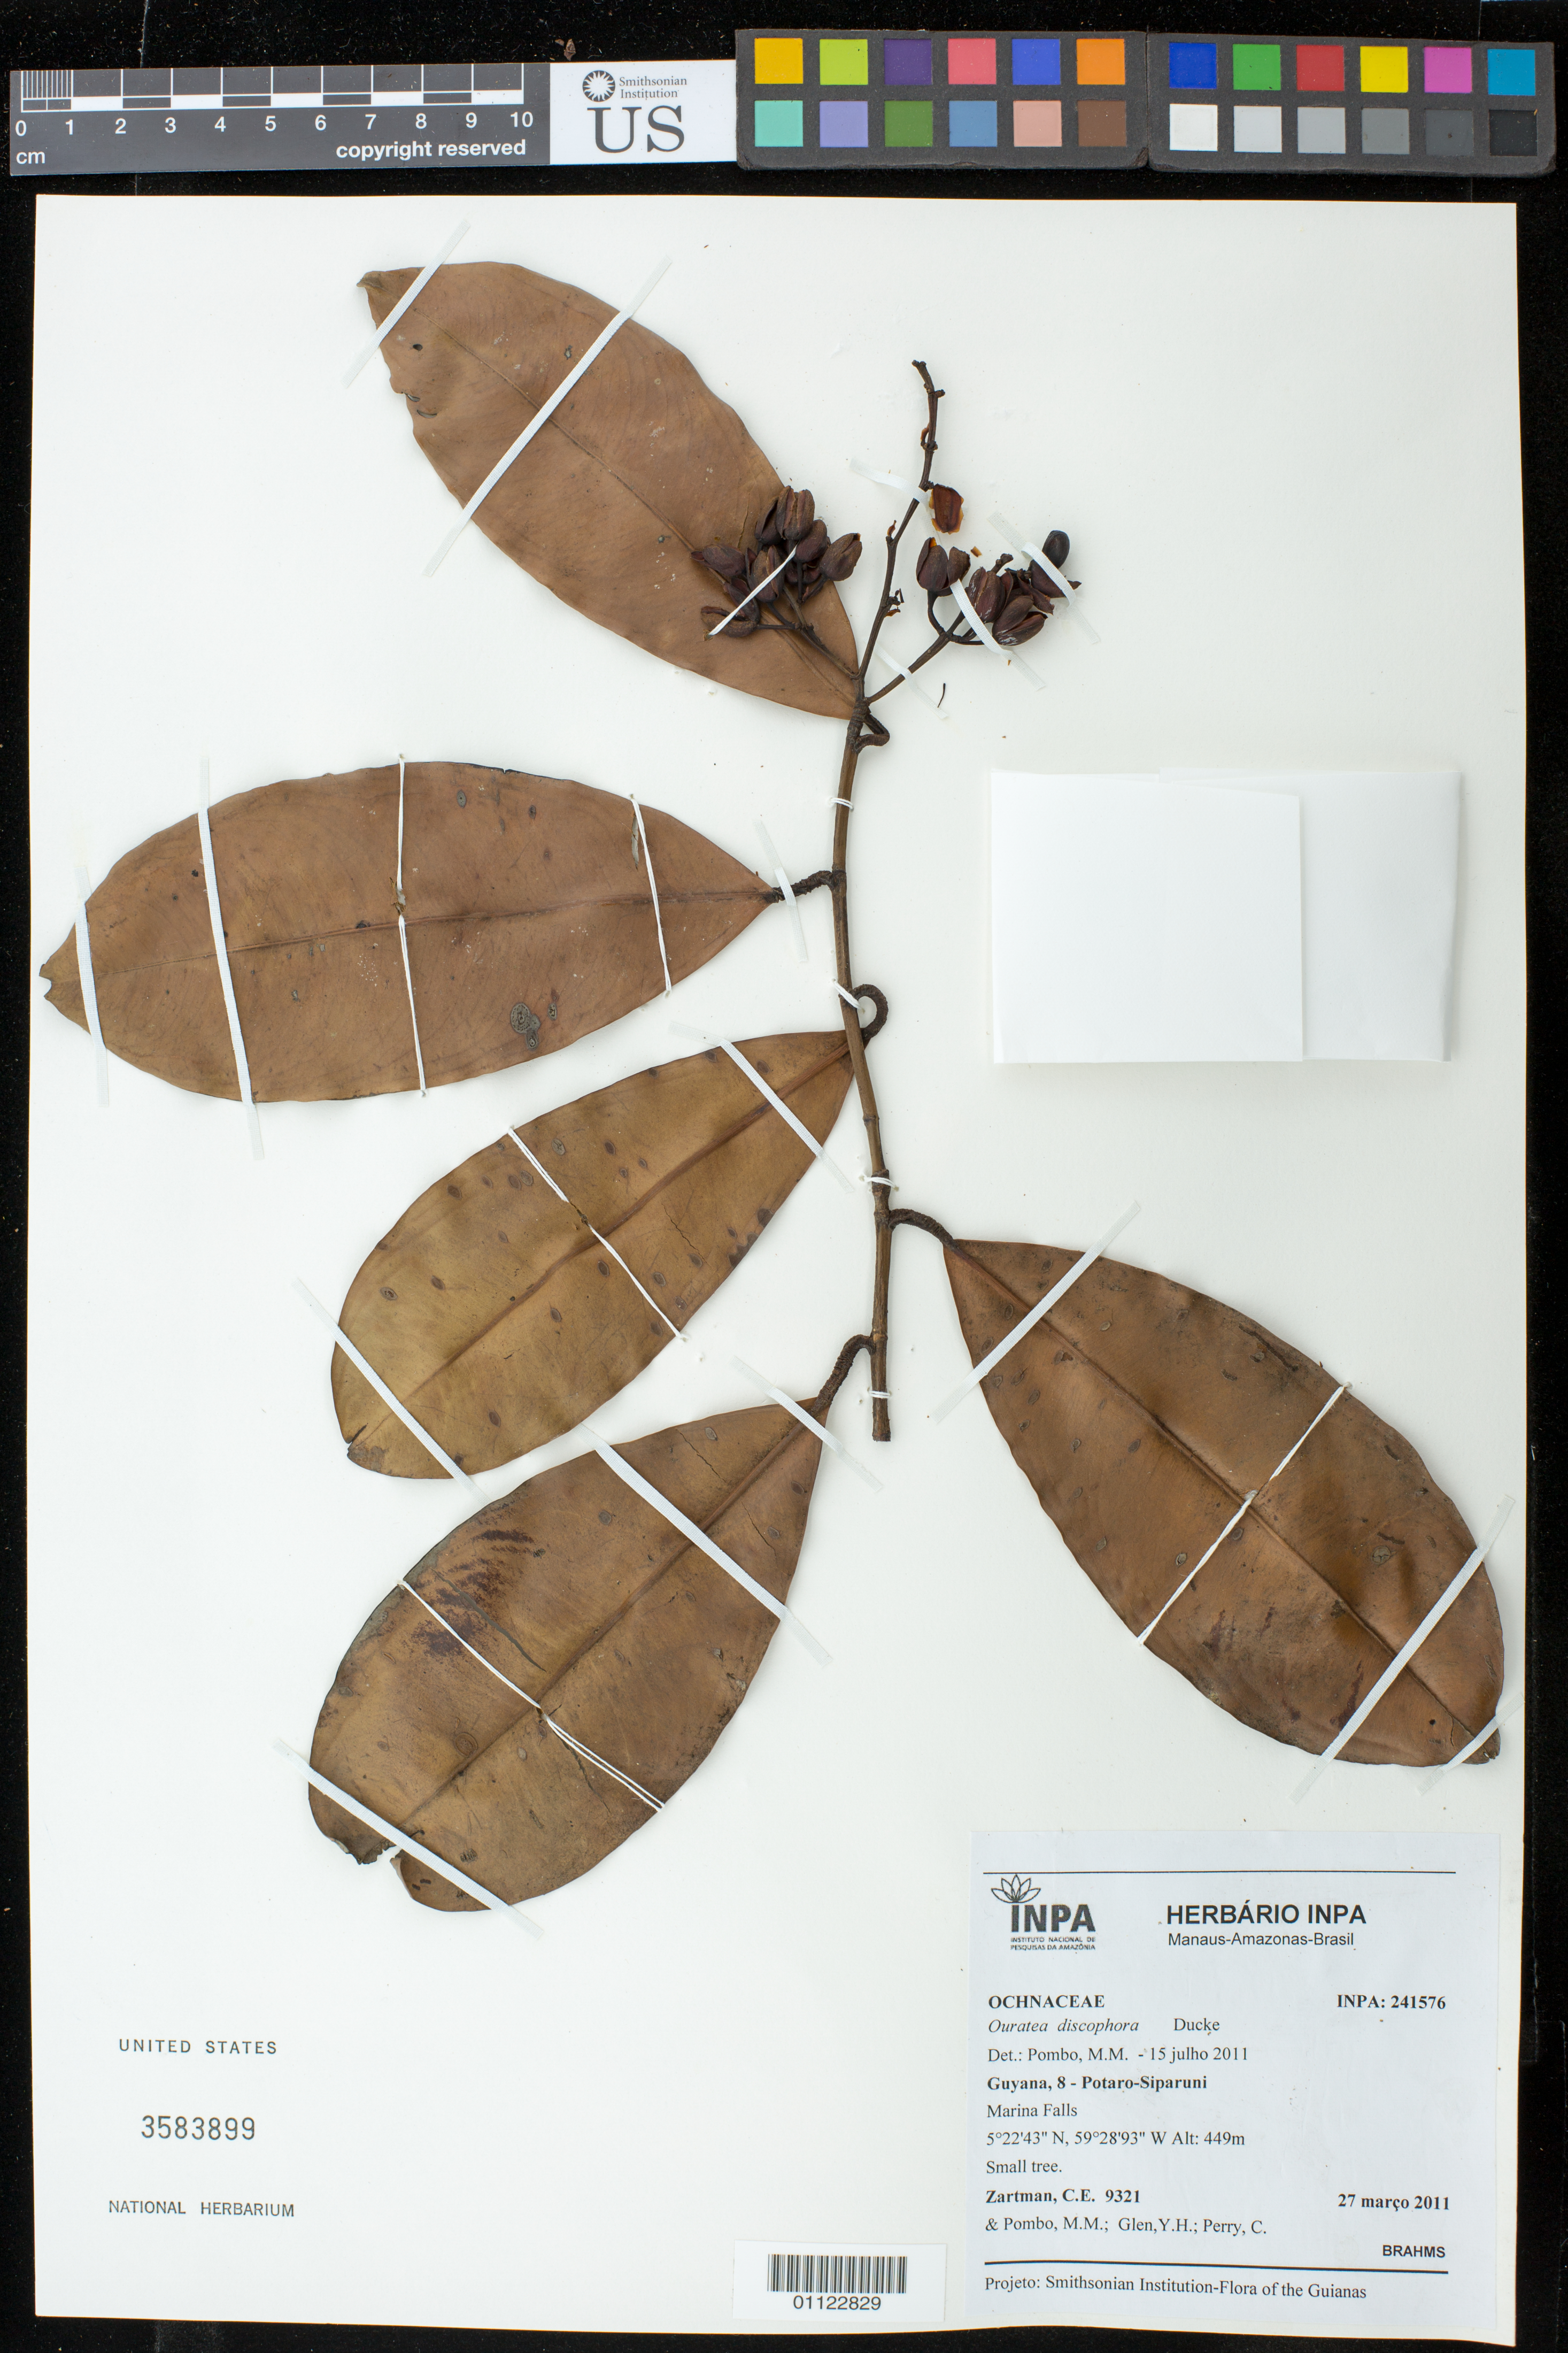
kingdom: Plantae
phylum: Tracheophyta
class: Magnoliopsida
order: Malpighiales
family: Ochnaceae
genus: Ouratea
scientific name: Ouratea discophora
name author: Ducke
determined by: Pombo, M. M.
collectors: C. Zartman, M. Pombo, Y. Glen & C. Perry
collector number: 9321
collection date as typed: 27-Mar-11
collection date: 1911-03-27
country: Guyana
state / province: Potaro-Siparuni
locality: Marina Falls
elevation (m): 449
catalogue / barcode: US 3583899